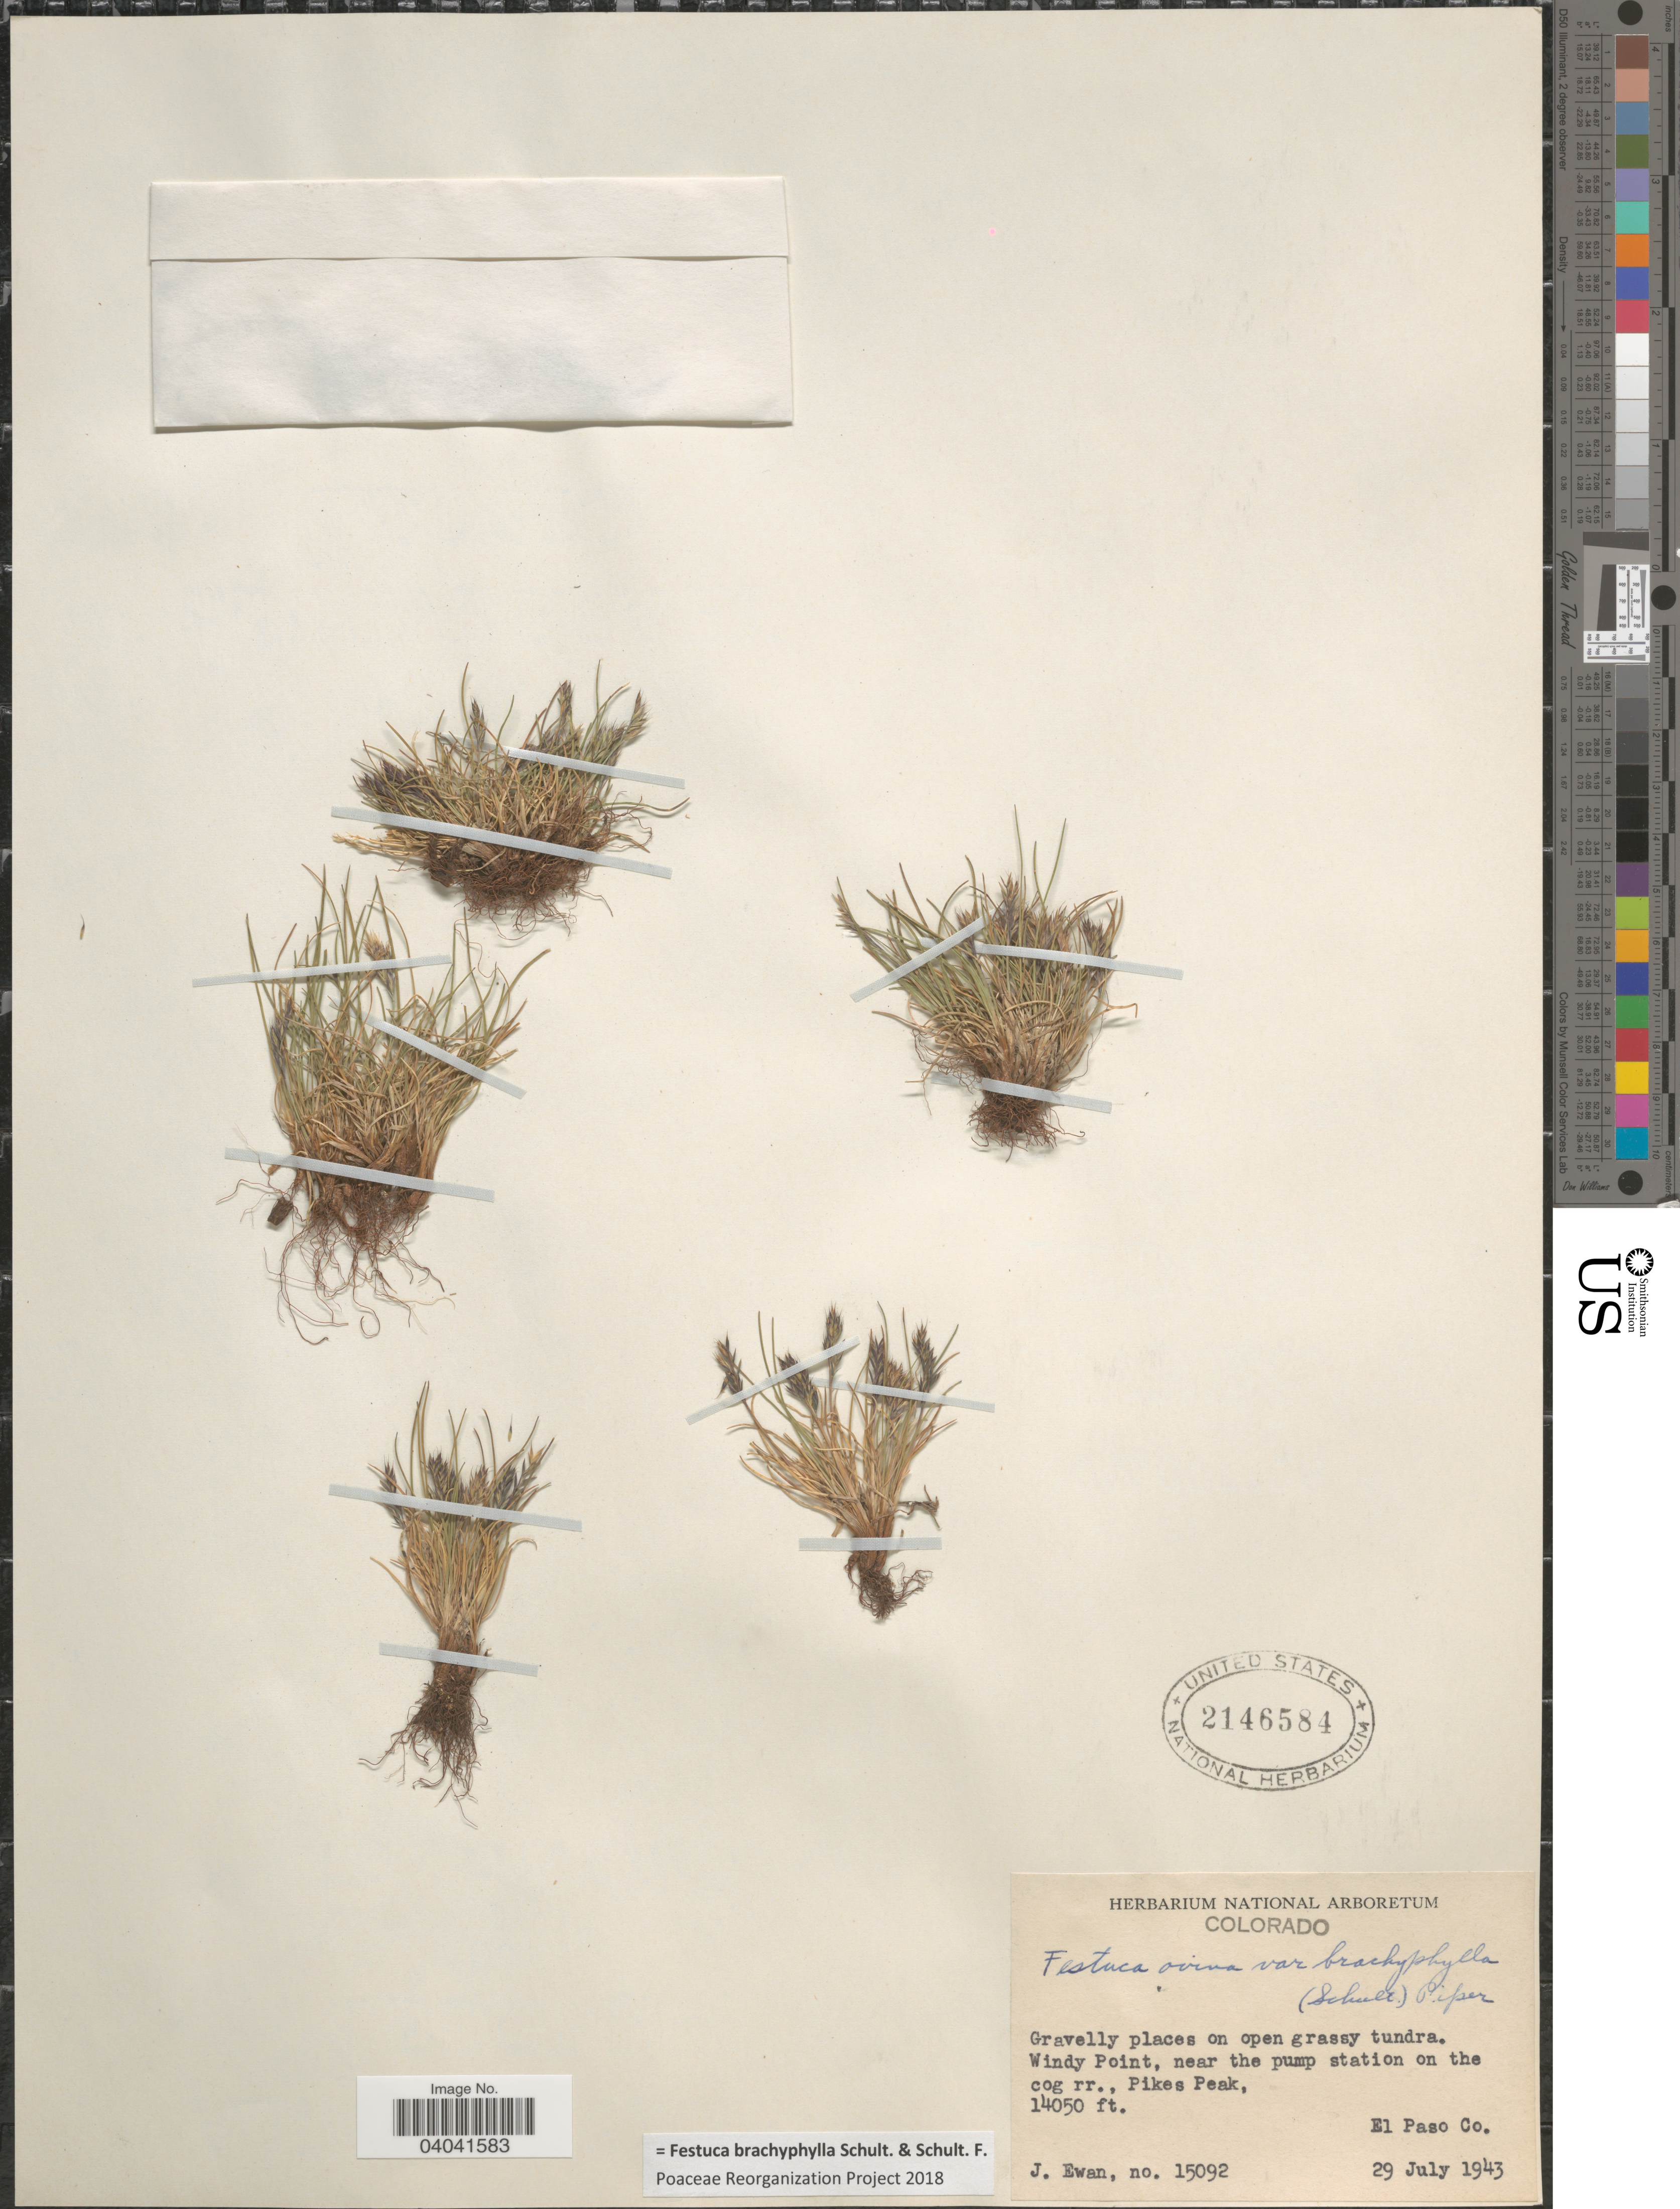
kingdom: Plantae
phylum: Tracheophyta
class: Liliopsida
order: Poales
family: Poaceae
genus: Festuca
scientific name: Festuca brachyphylla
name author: Schult. & Schult. f.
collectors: J. A. Ewan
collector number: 15092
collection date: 1943-07-29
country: United States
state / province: Colorado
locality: Windy Point, near the pump station on the cog rr., Pikes Peak. El Paso Co.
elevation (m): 4282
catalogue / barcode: US 2146584